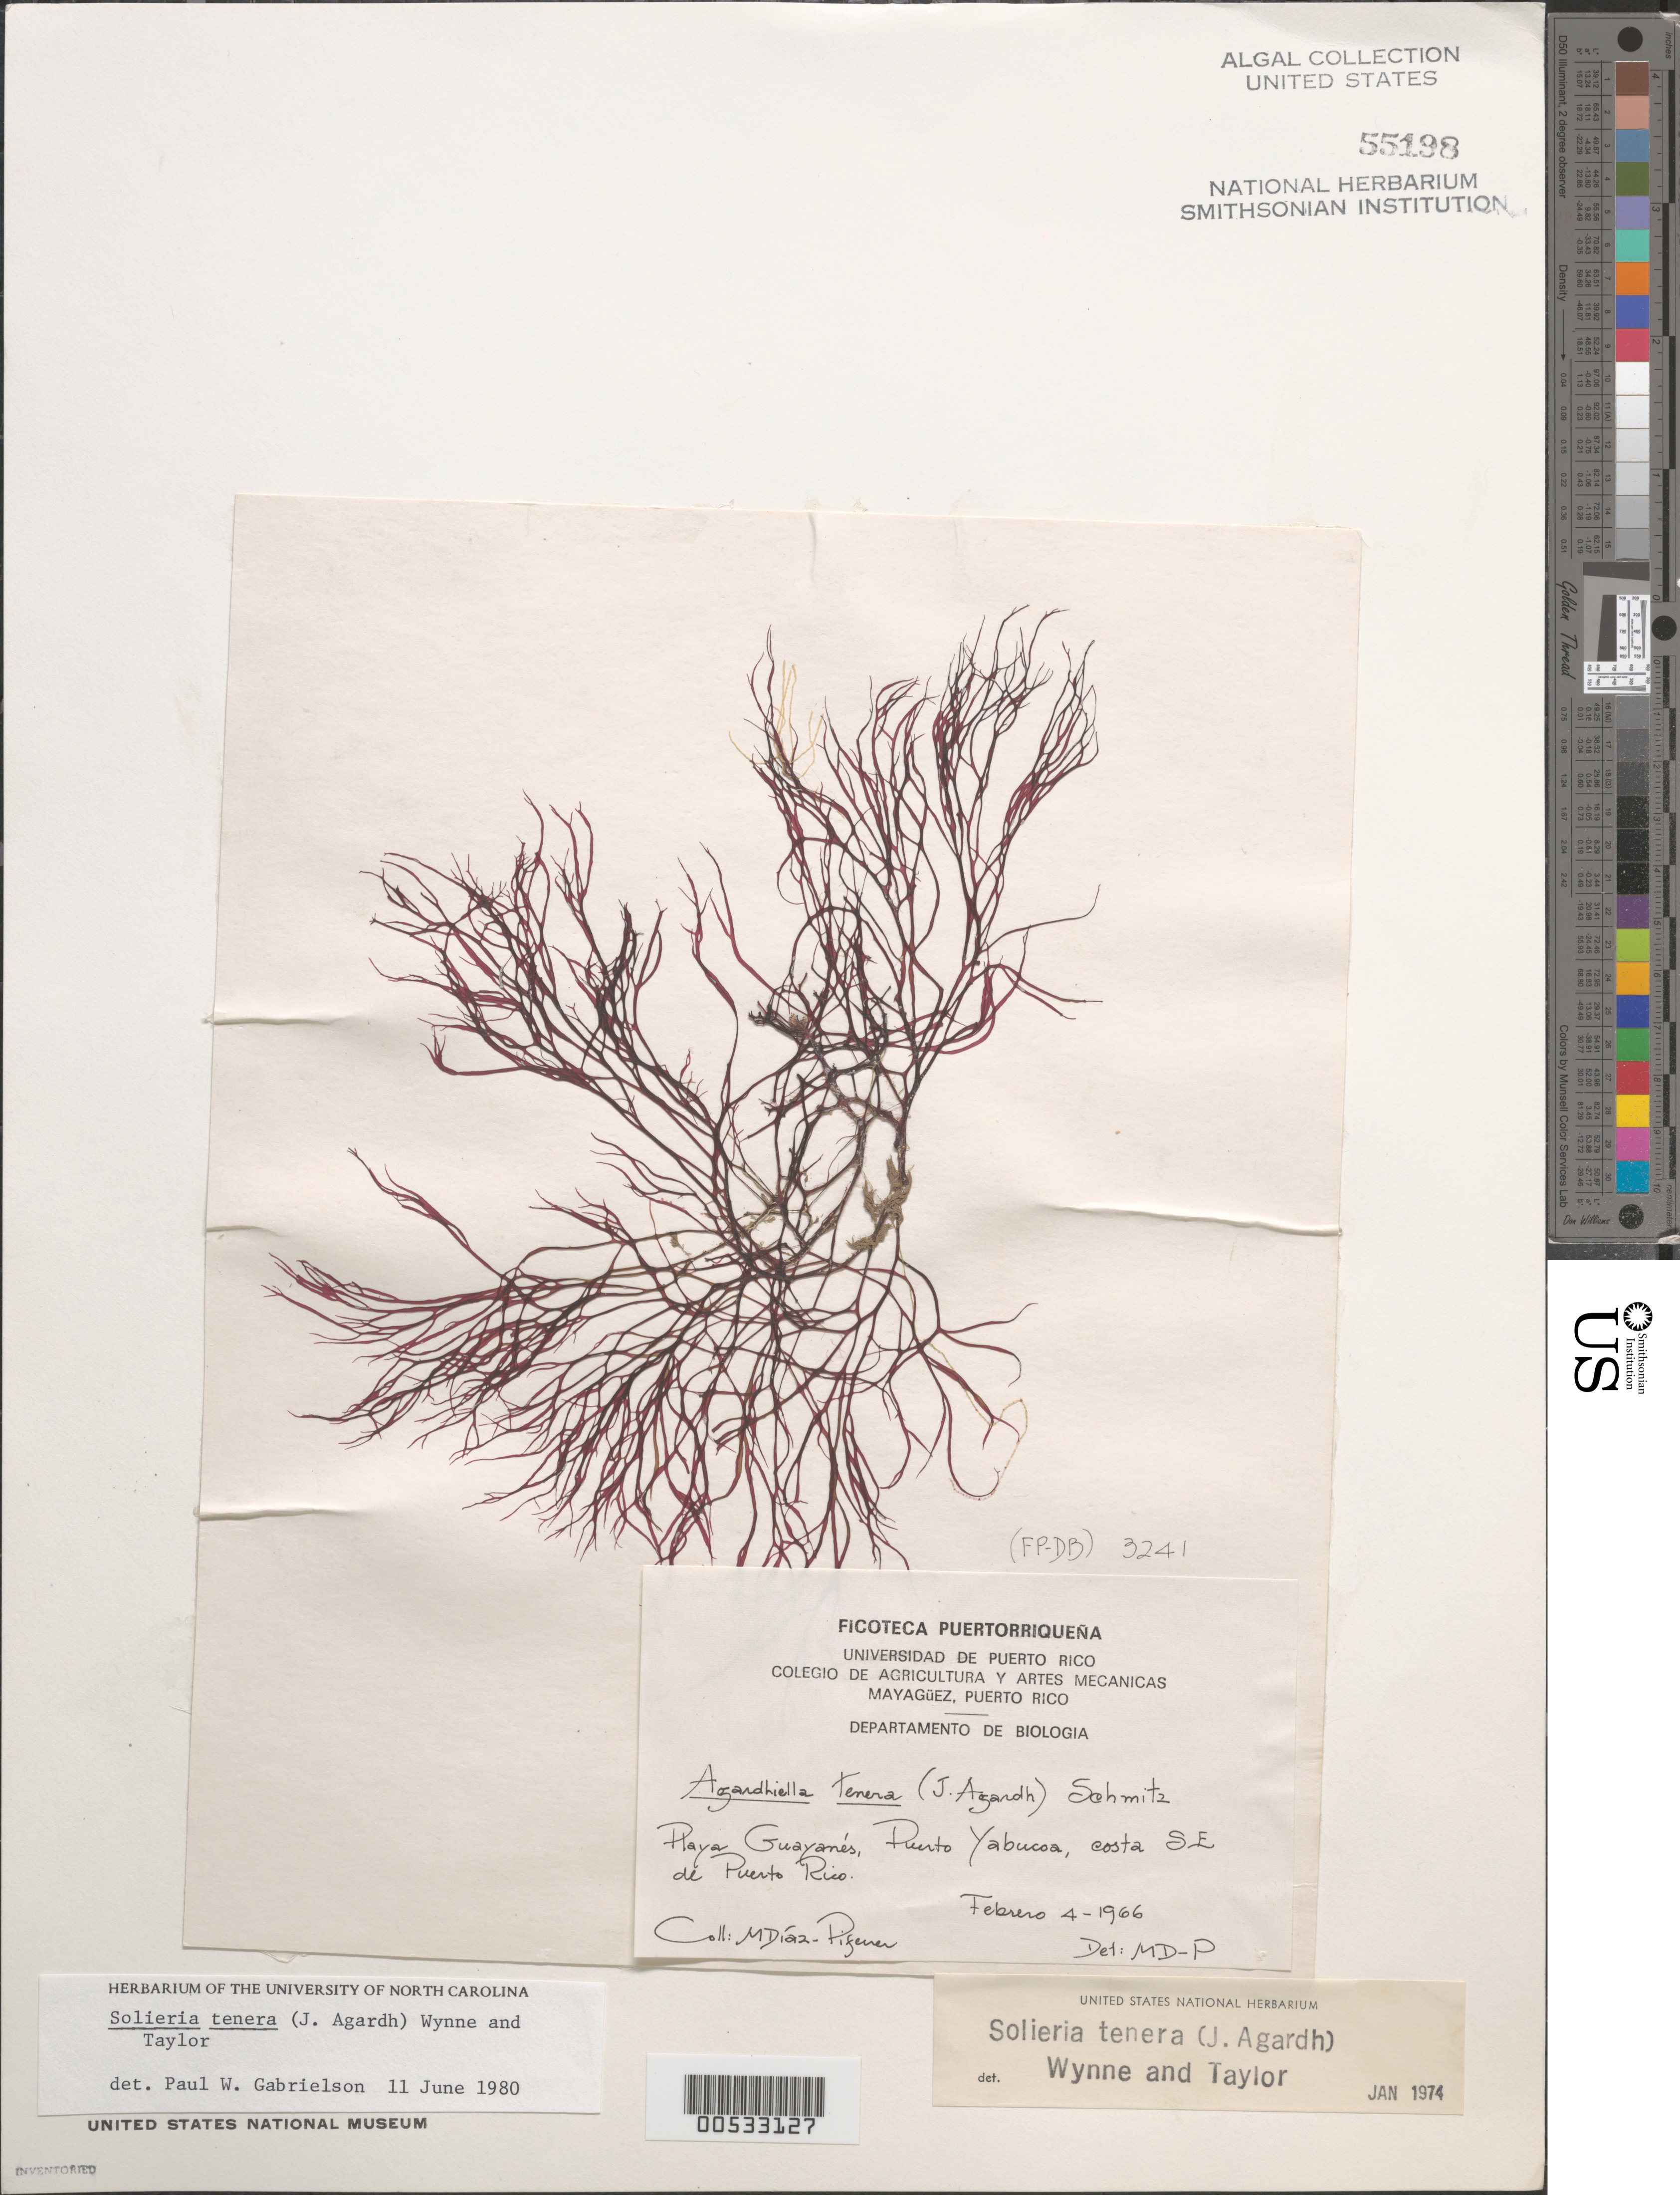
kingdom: Plantae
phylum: Rhodophyta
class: Florideophyceae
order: Gigartinales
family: Solieriaceae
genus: Solieria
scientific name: Solieria filiformis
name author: (Kütz.) P.W. Gabrielson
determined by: Algae name updating Project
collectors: M. Diaz-Piferrer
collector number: (fp-db) 3241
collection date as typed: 04 Feb 1966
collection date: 1966-02-04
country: Puerto Rico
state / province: Yabucoa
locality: Playa Guayanes, Puerto Yabucoa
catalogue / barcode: US 55198